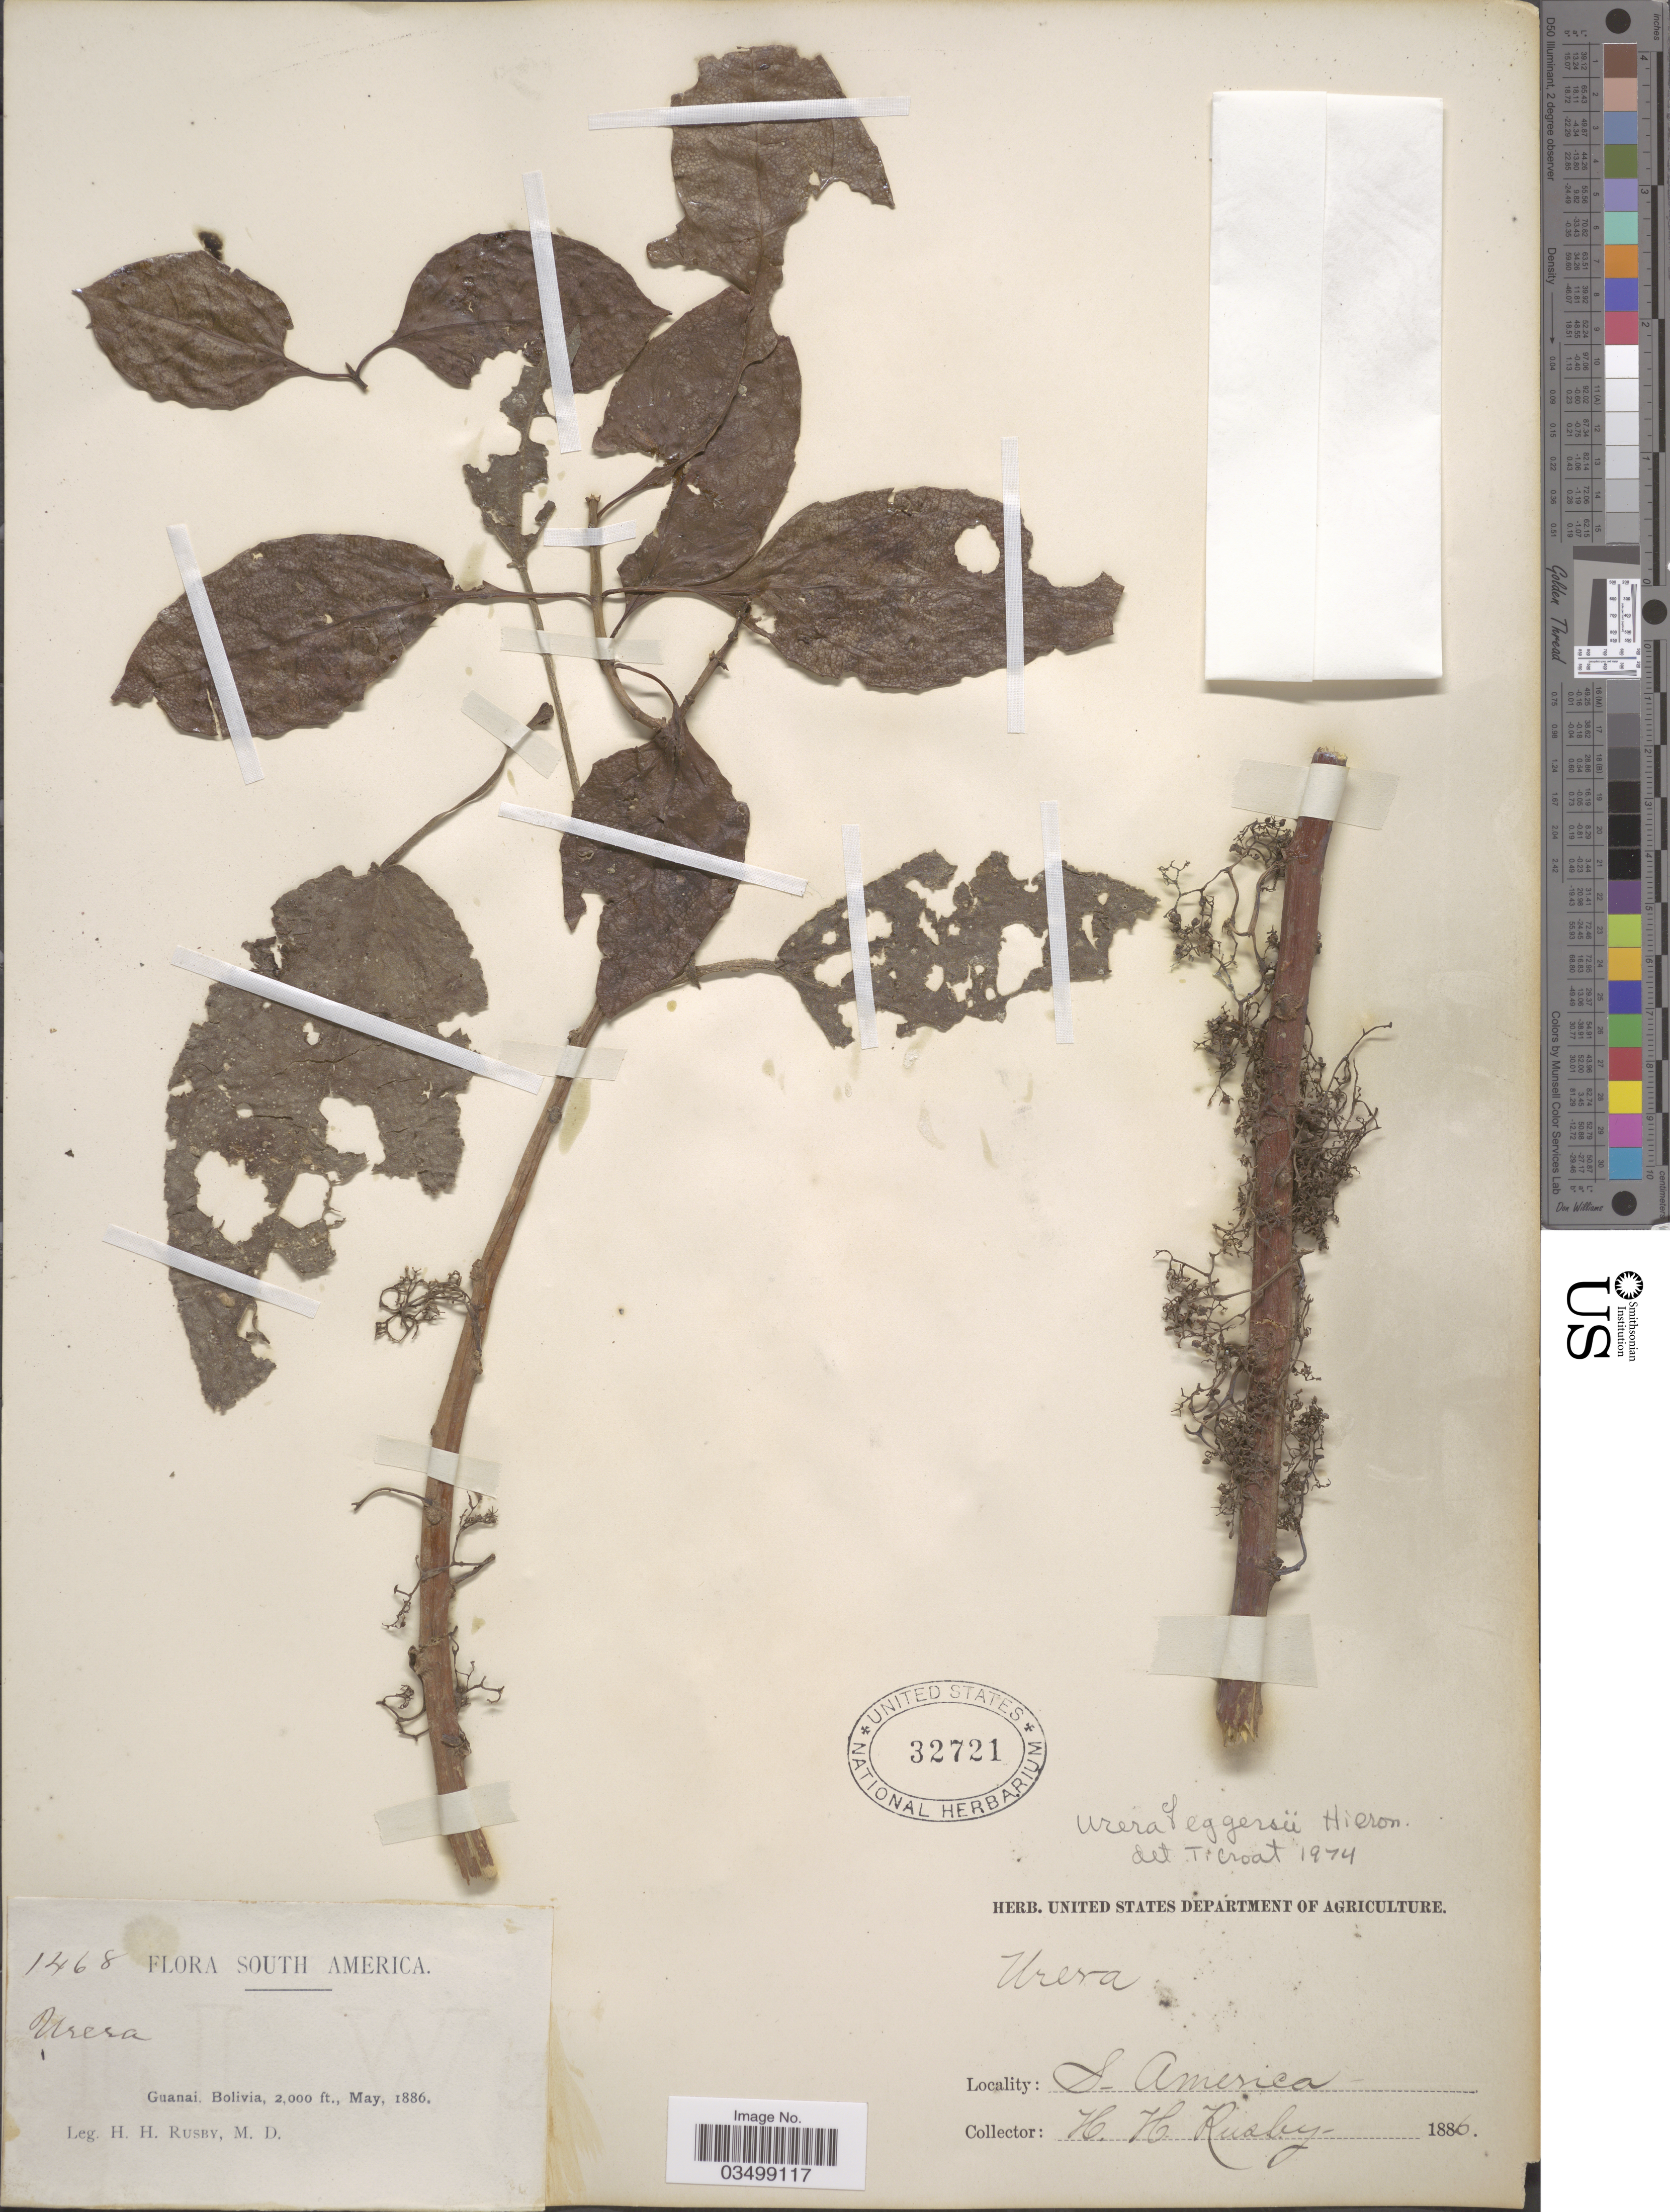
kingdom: Plantae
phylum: Tracheophyta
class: Magnoliopsida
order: Rosales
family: Urticaceae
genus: Urera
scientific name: Urera eggersii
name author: Hieron.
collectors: H. H. Rusby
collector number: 1468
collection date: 1886-05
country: Bolivia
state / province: La Páz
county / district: Larecaja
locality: Guanay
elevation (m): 610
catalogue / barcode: US 32721